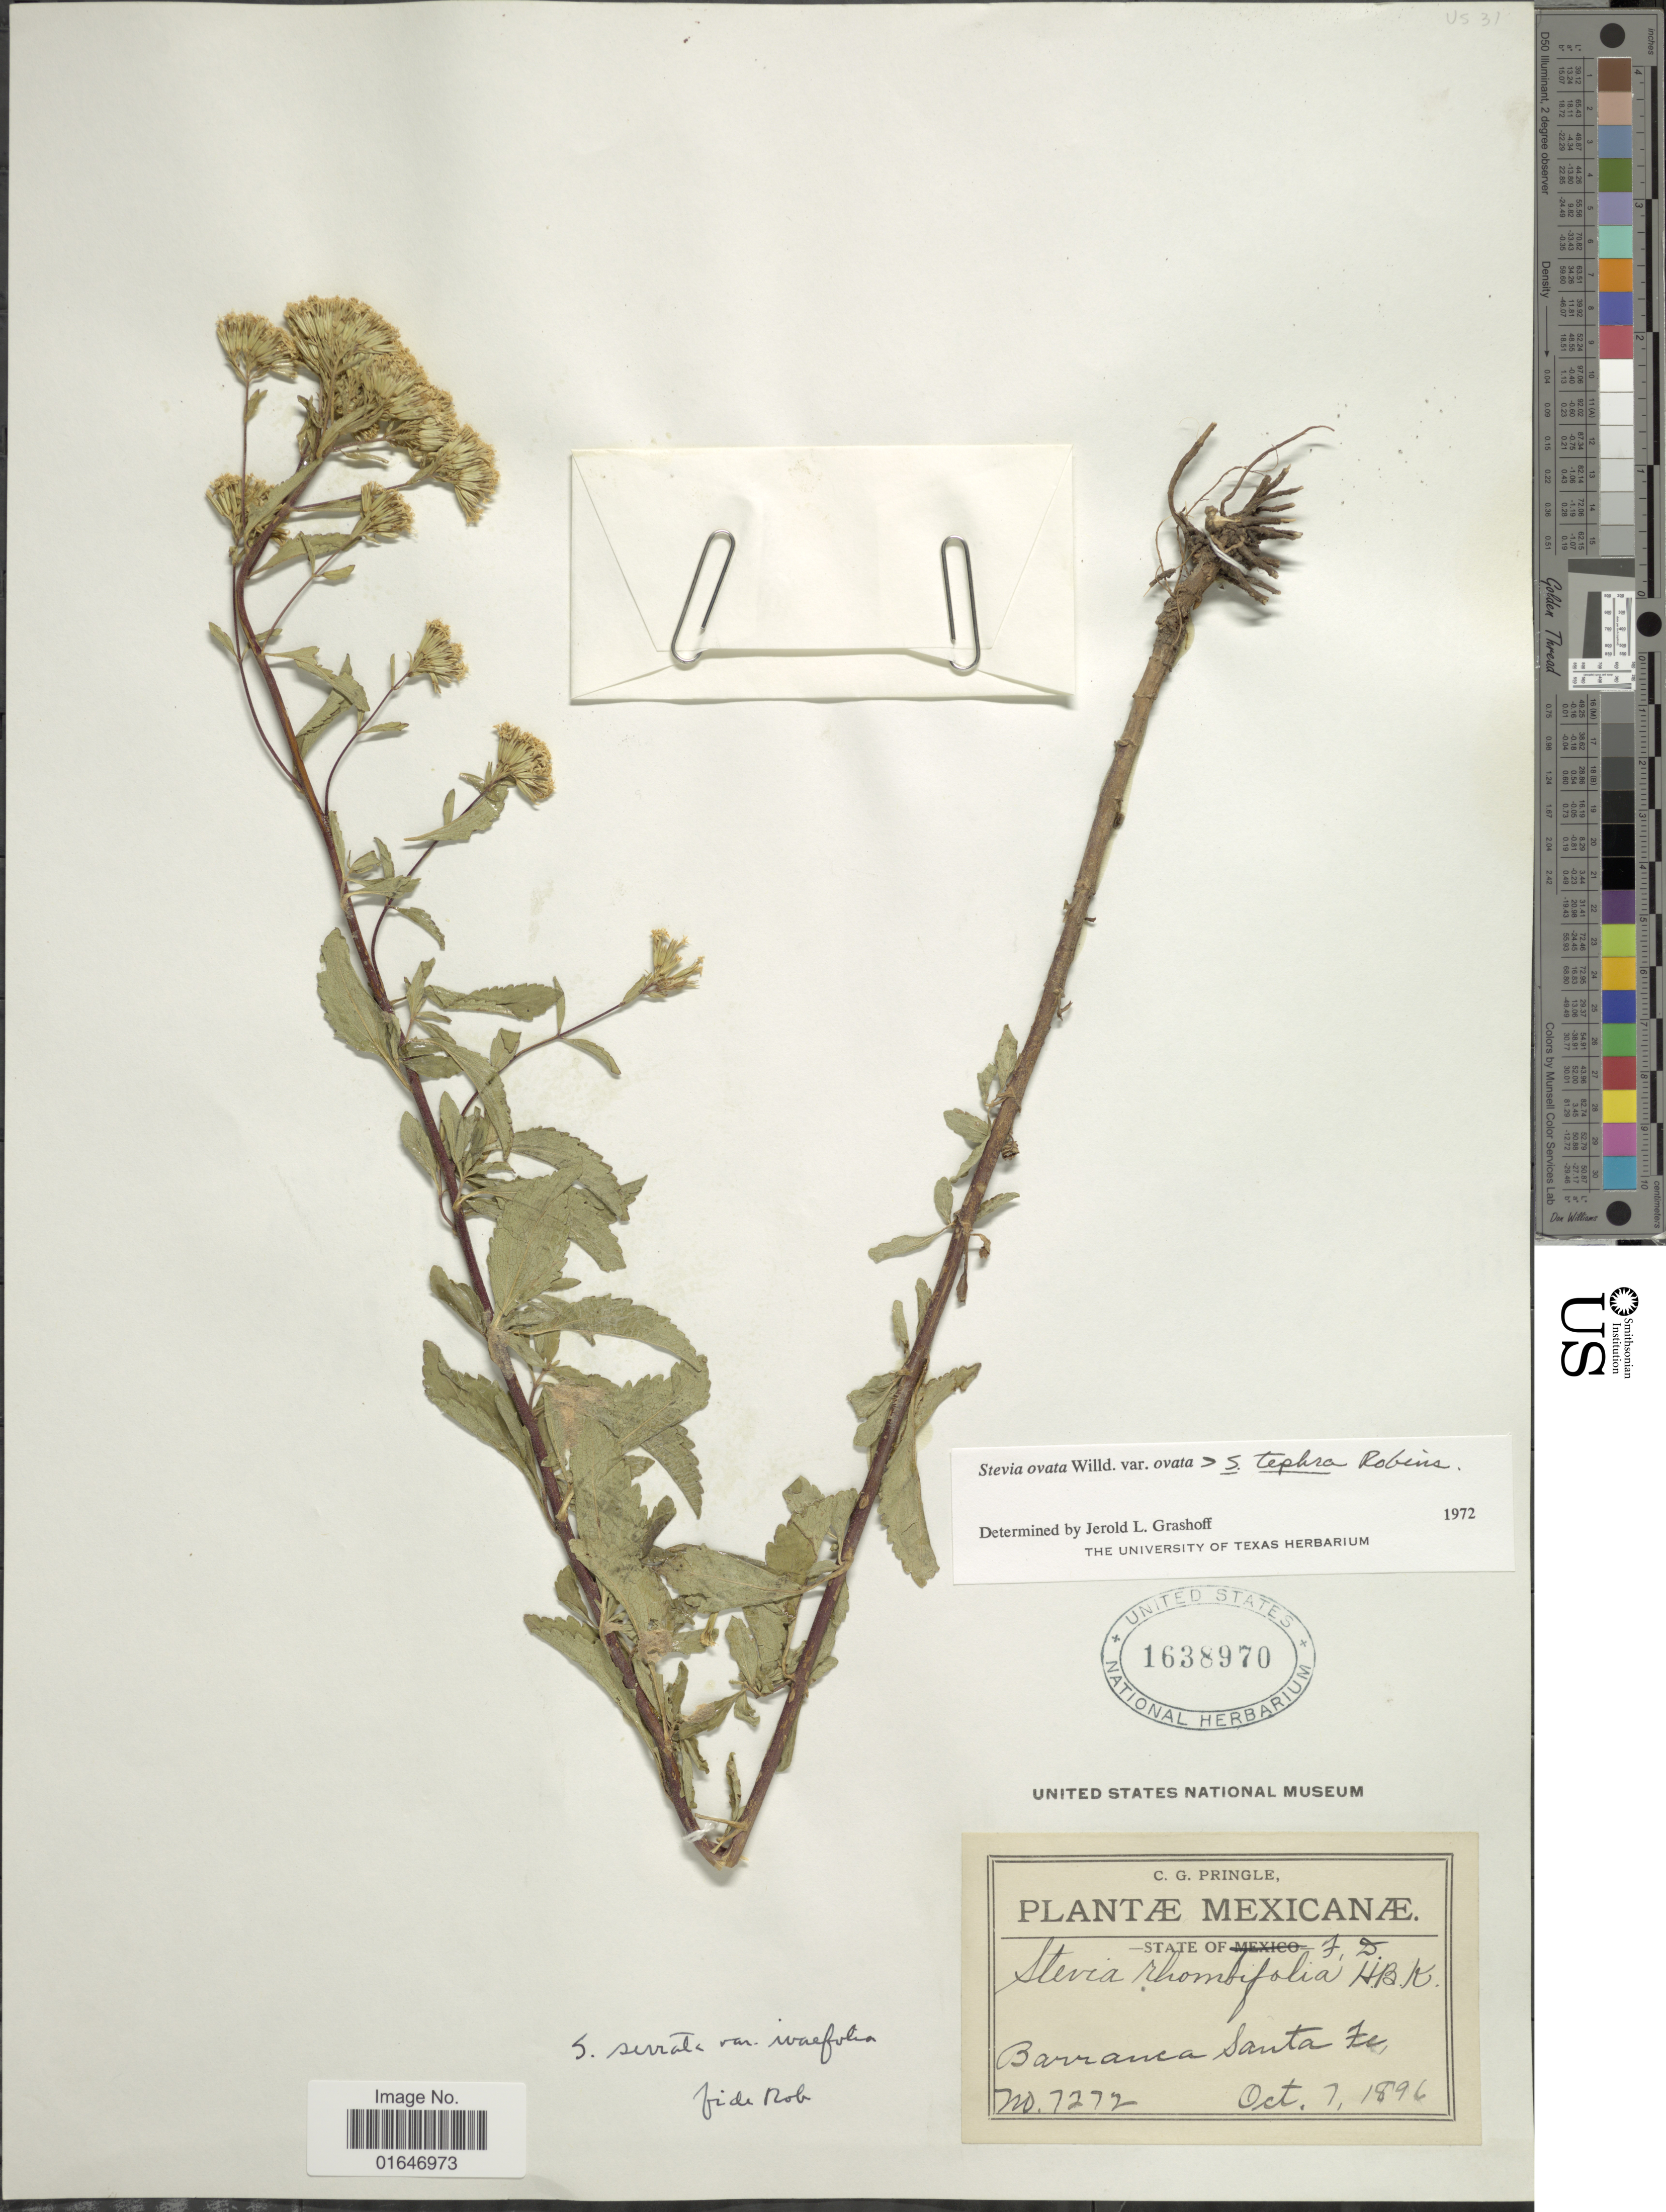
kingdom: Plantae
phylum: Tracheophyta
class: Magnoliopsida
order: Asterales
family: Asteraceae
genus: Stevia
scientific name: Stevia ovata var. ovata x S. tephra B.L. Rob.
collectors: C. G. Pringle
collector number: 7272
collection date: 1896-10-07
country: Mexico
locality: State of F.D., Barranca Santa Fe.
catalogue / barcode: US 1638970